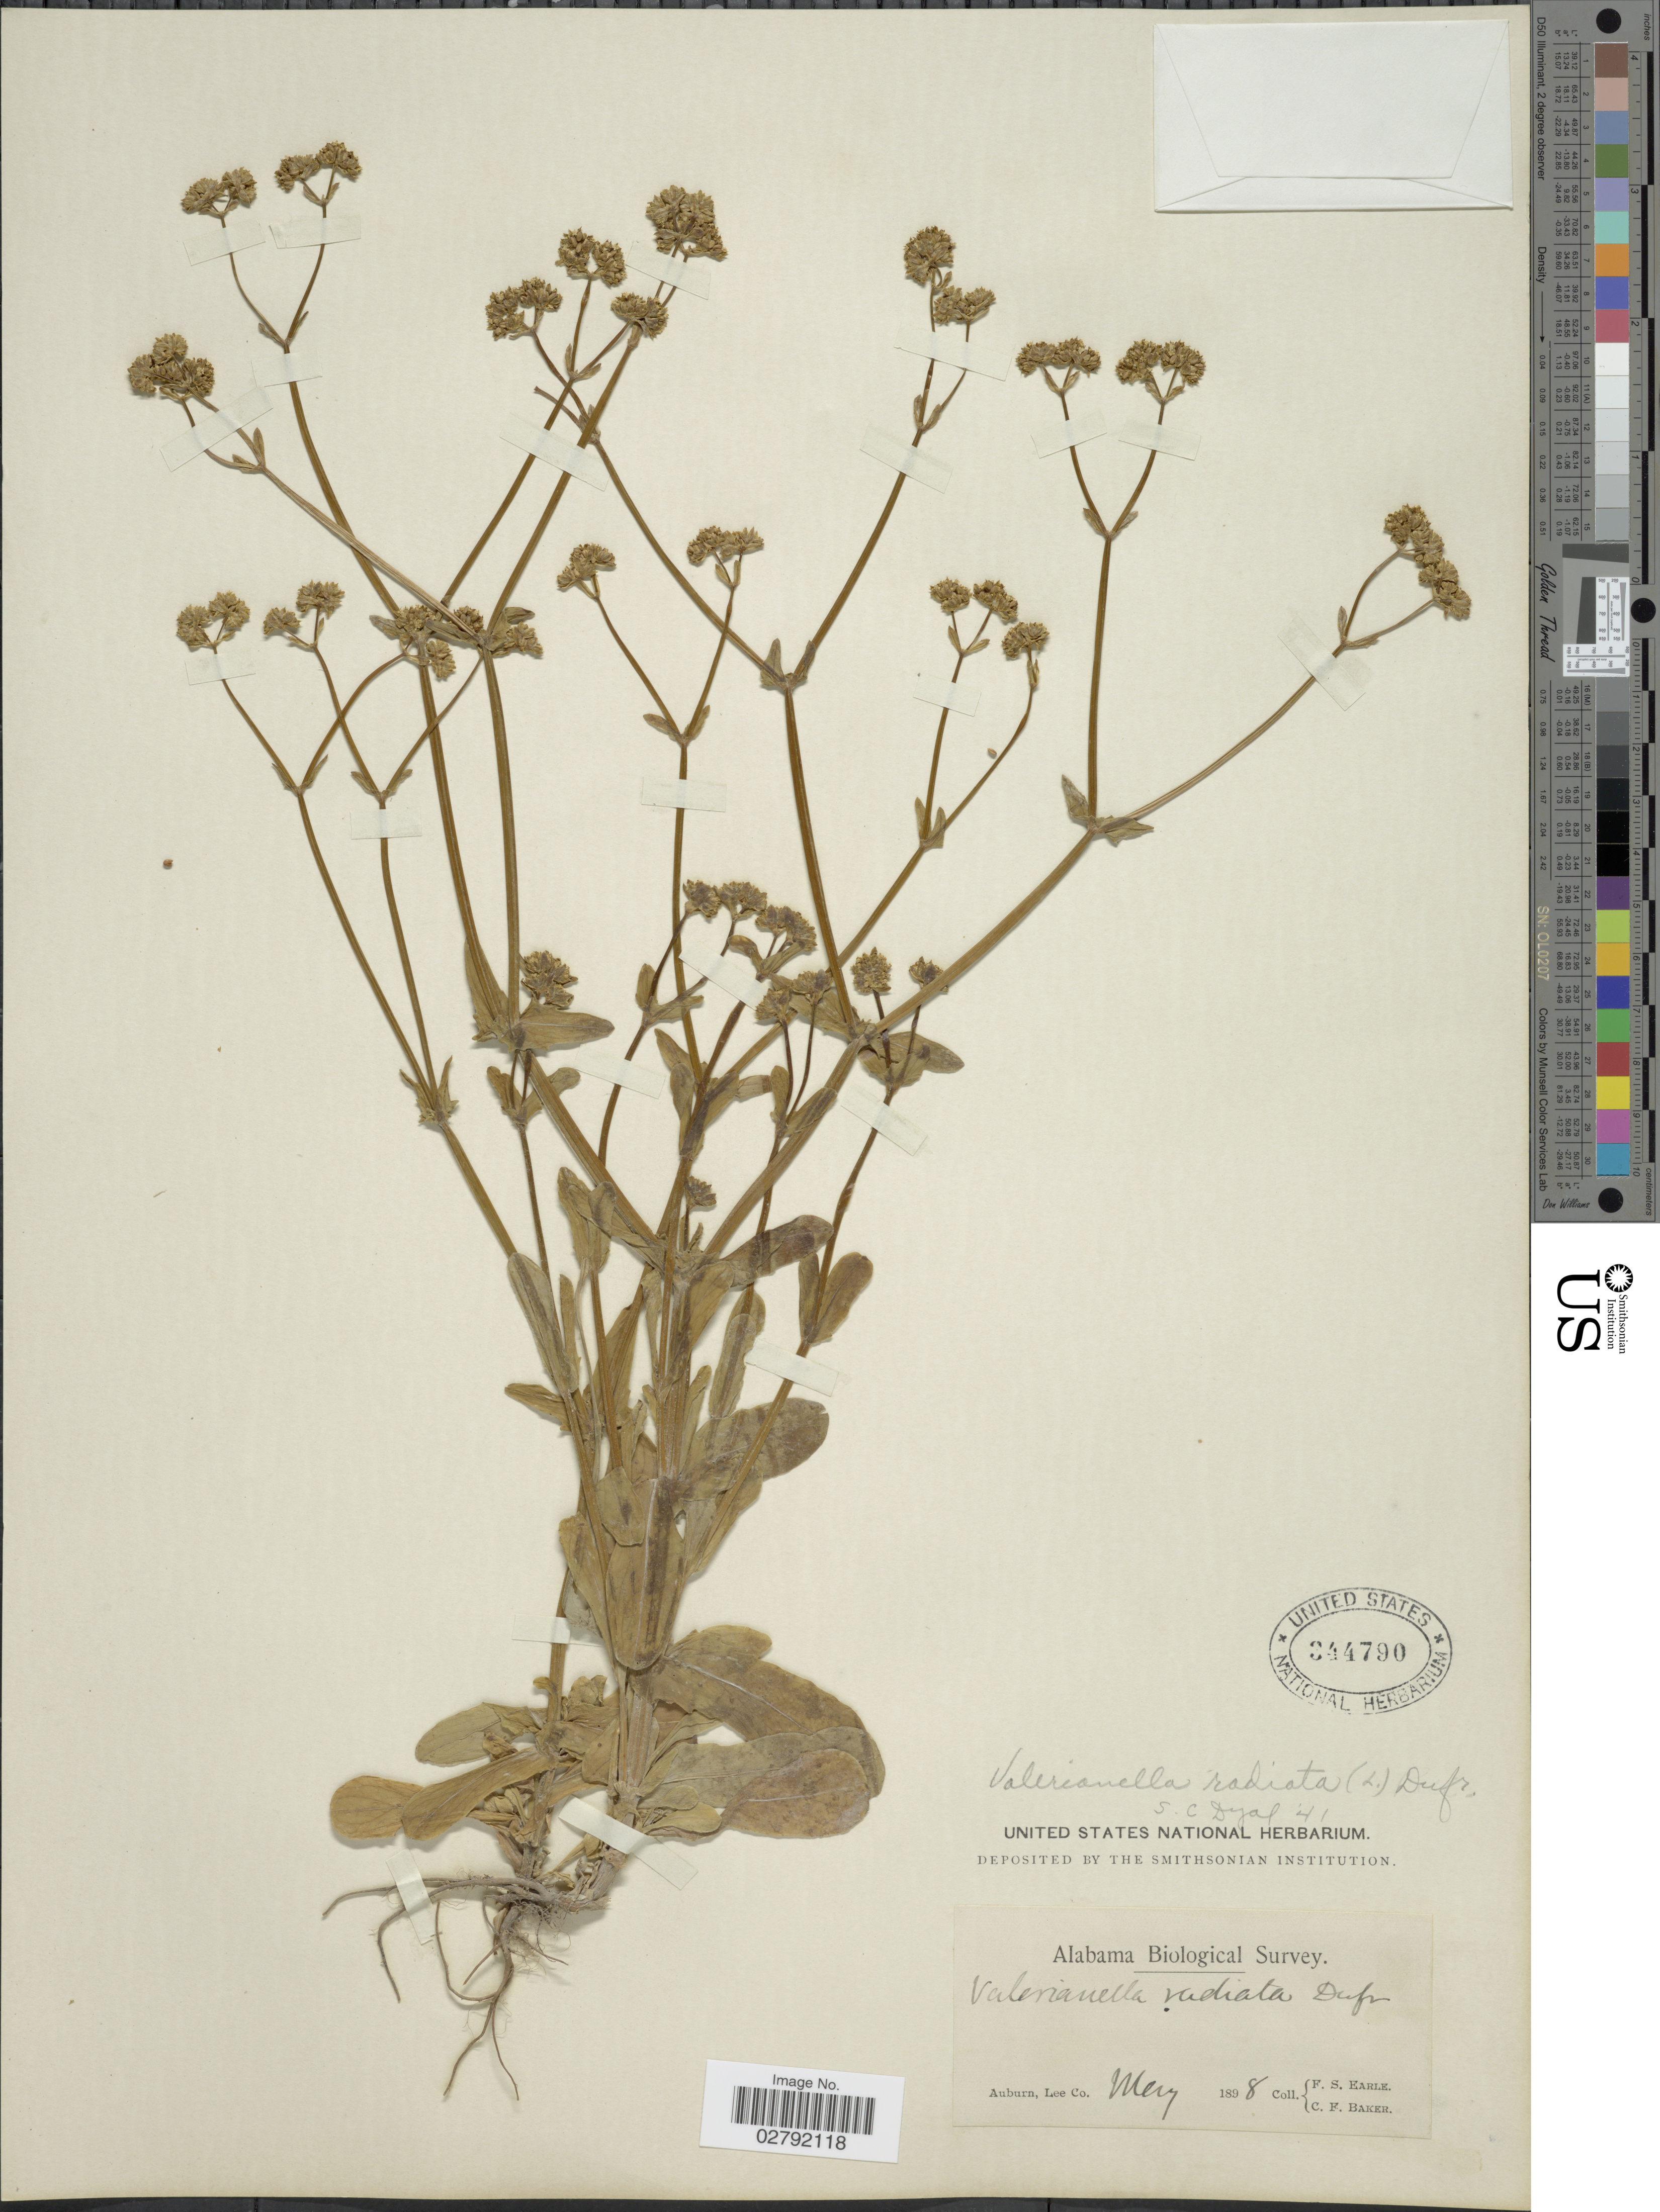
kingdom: Plantae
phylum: Tracheophyta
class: Magnoliopsida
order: Dipsacales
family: Caprifoliaceae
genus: Valerianella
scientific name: Valerianella radiata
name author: (L.) Dufr.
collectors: F. S. Earle & C. F. Baker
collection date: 1898-05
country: United States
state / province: Alabama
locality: Auburn, Lee Co.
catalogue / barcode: US 344790